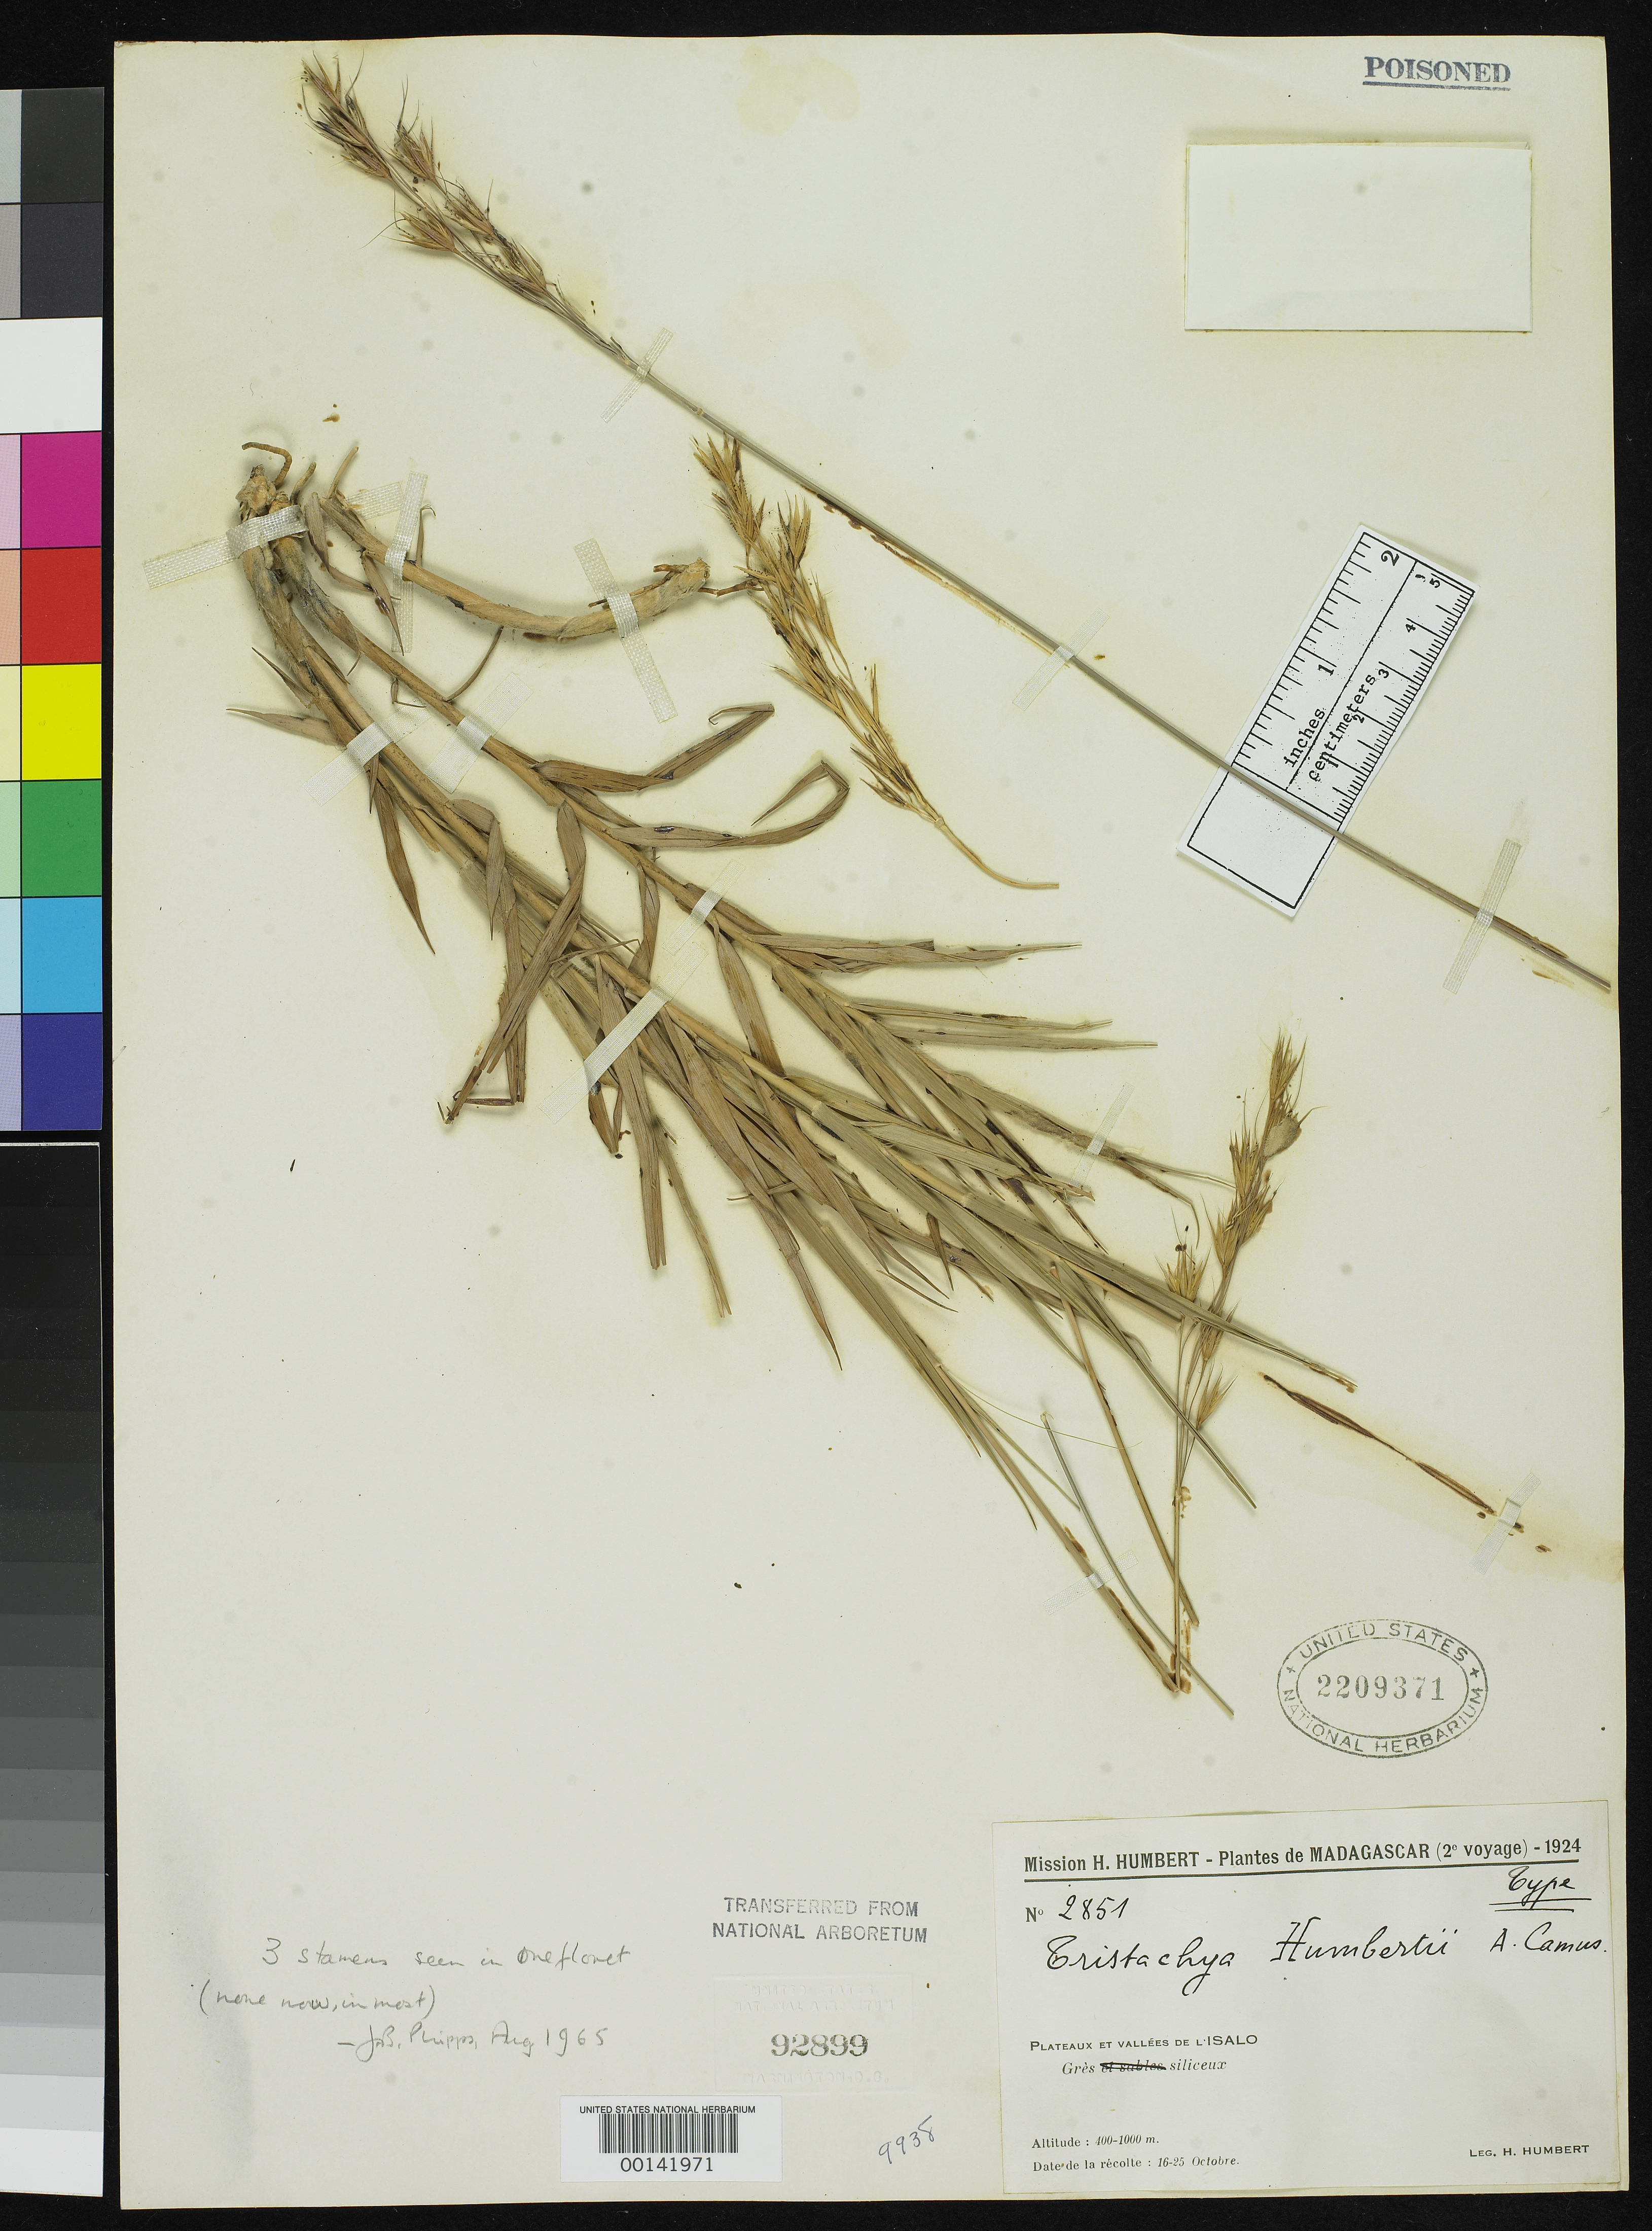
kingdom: Plantae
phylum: Tracheophyta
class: Liliopsida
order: Poales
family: Poaceae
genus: Tristachya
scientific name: Tristachya humbertii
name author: A. Camus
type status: Isotype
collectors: H. Humbert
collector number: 2851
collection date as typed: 16 Oct 1924 to 25 Oct 1924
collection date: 1924-10-16/1924-10-25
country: Madagascar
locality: Sakamarekely, Sambalinieto.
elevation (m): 500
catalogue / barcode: US 2209371